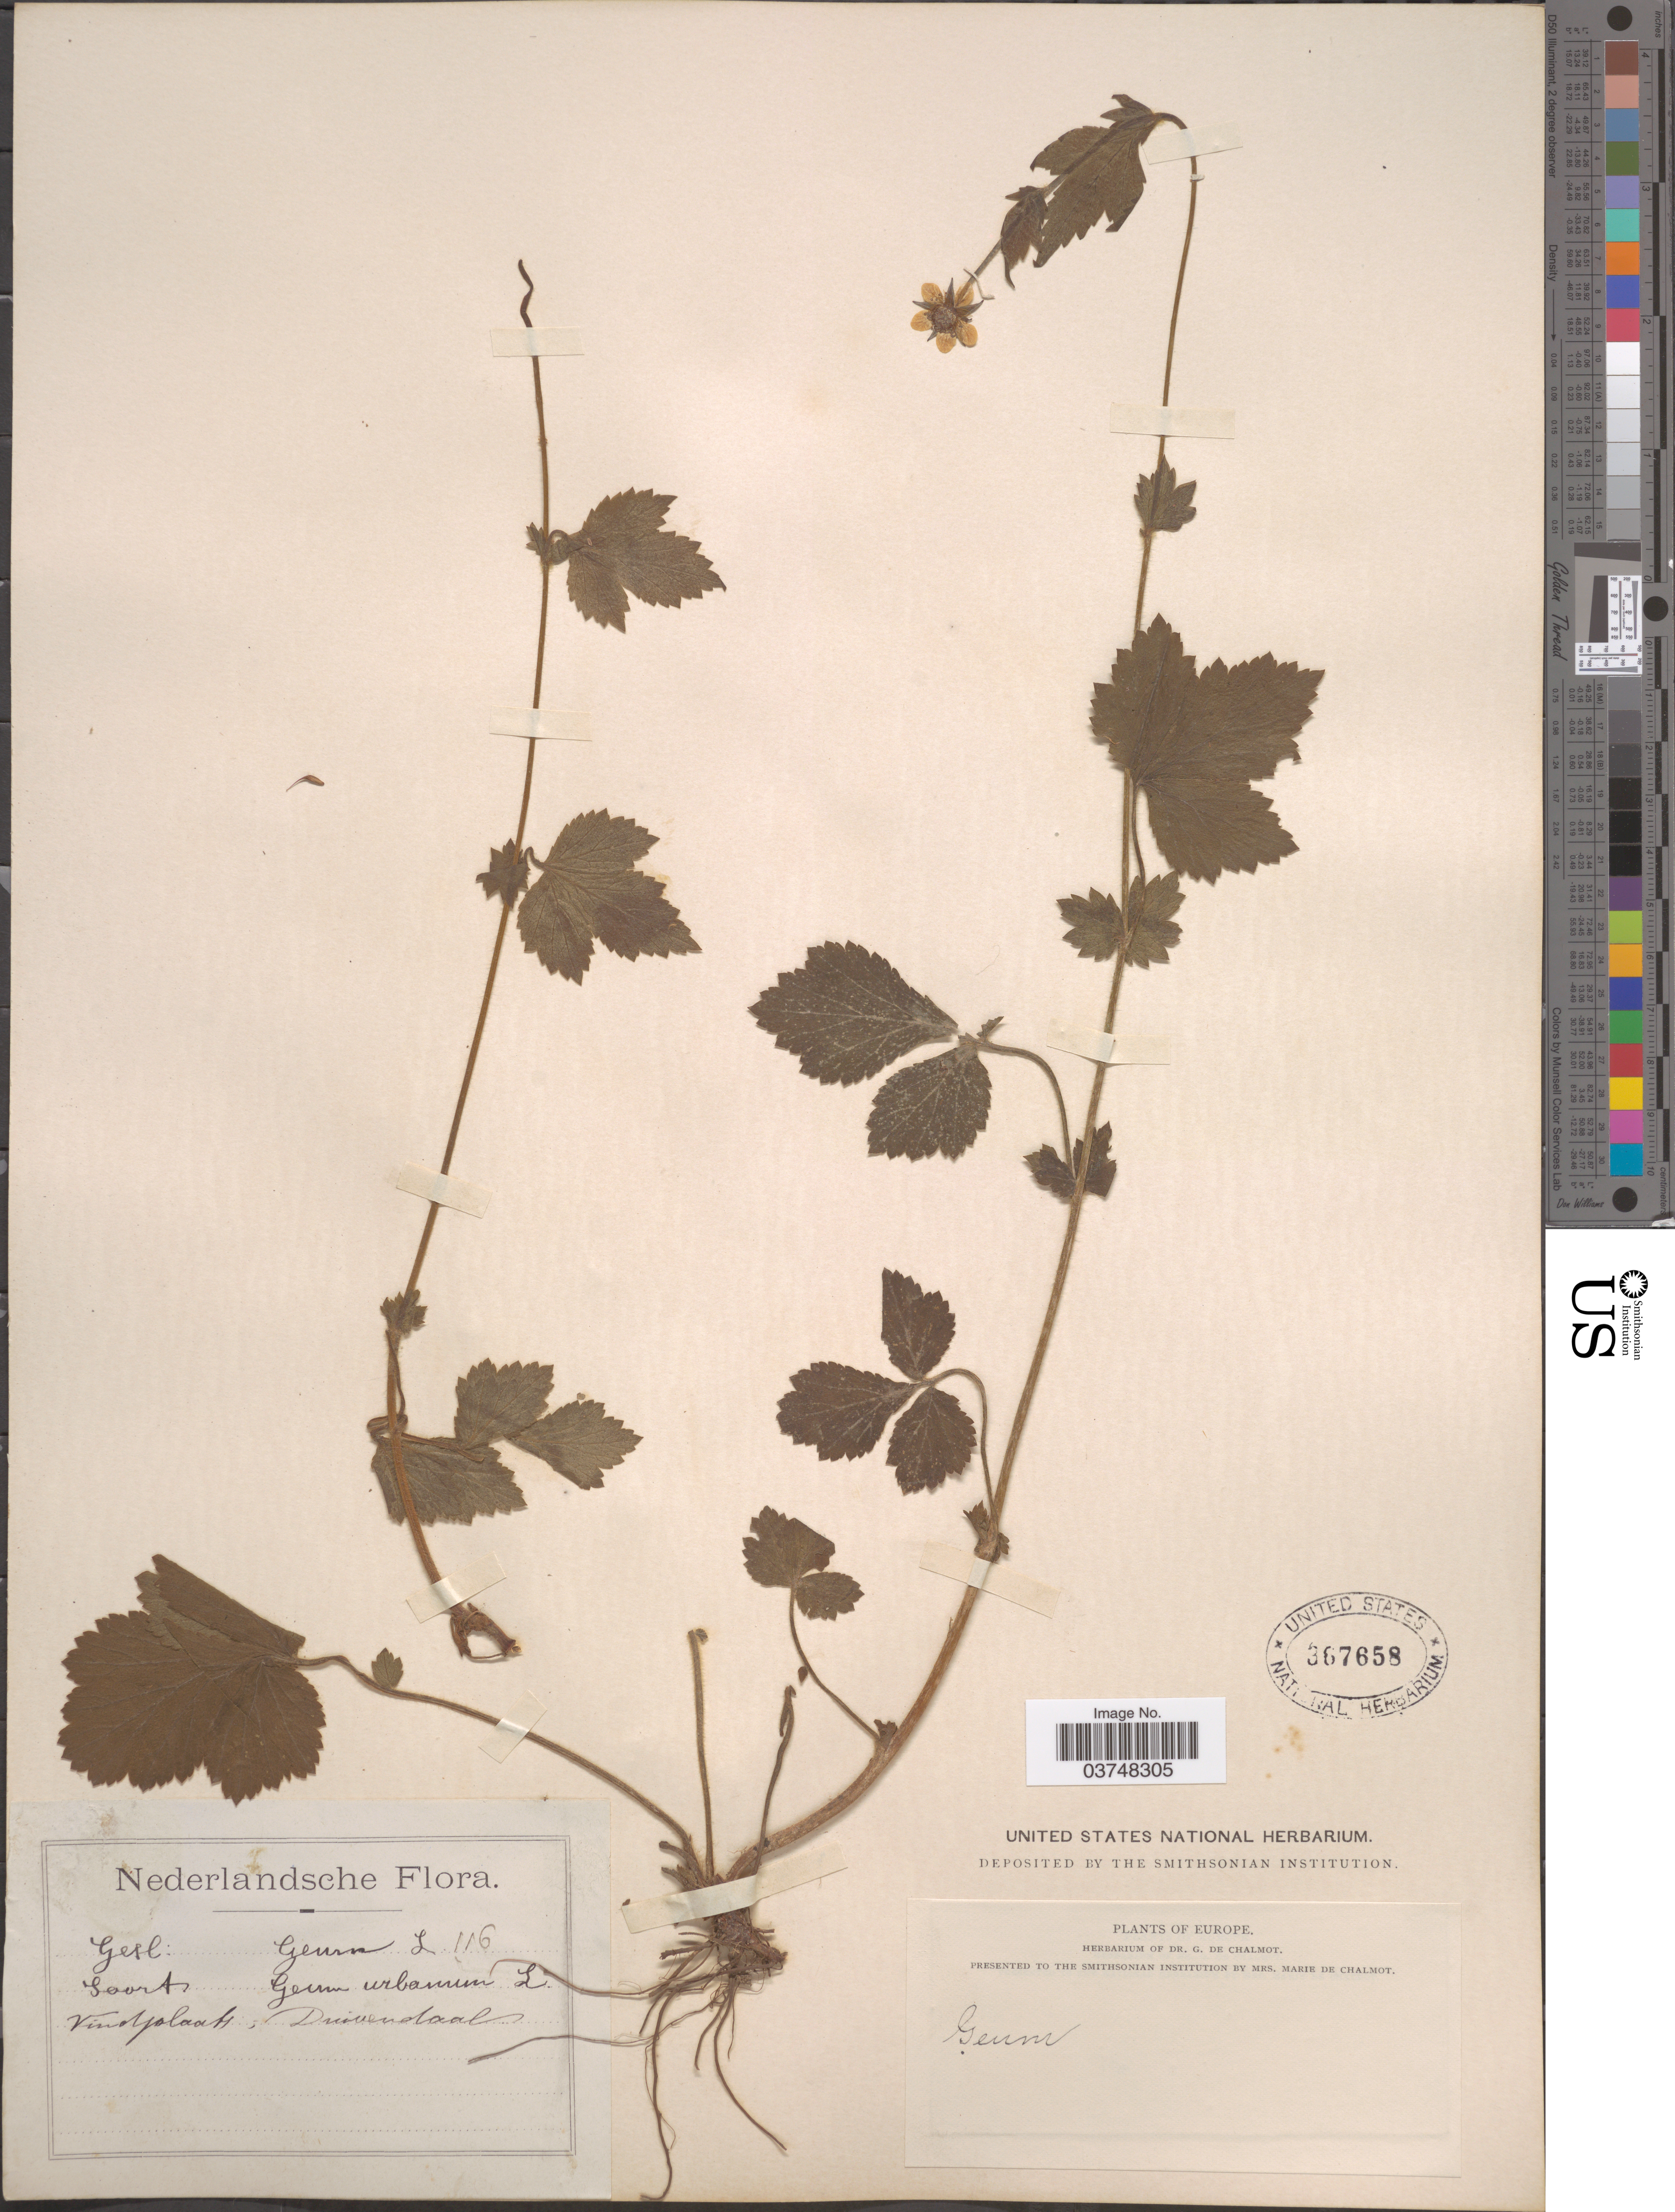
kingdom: Plantae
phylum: Tracheophyta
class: Magnoliopsida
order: Rosales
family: Rosaceae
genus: Geum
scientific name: Geum urbanum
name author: L.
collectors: ex herb. G. de Chalmot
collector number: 116?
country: Netherlands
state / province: Gelderland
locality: Duivendaal.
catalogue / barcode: US 367658